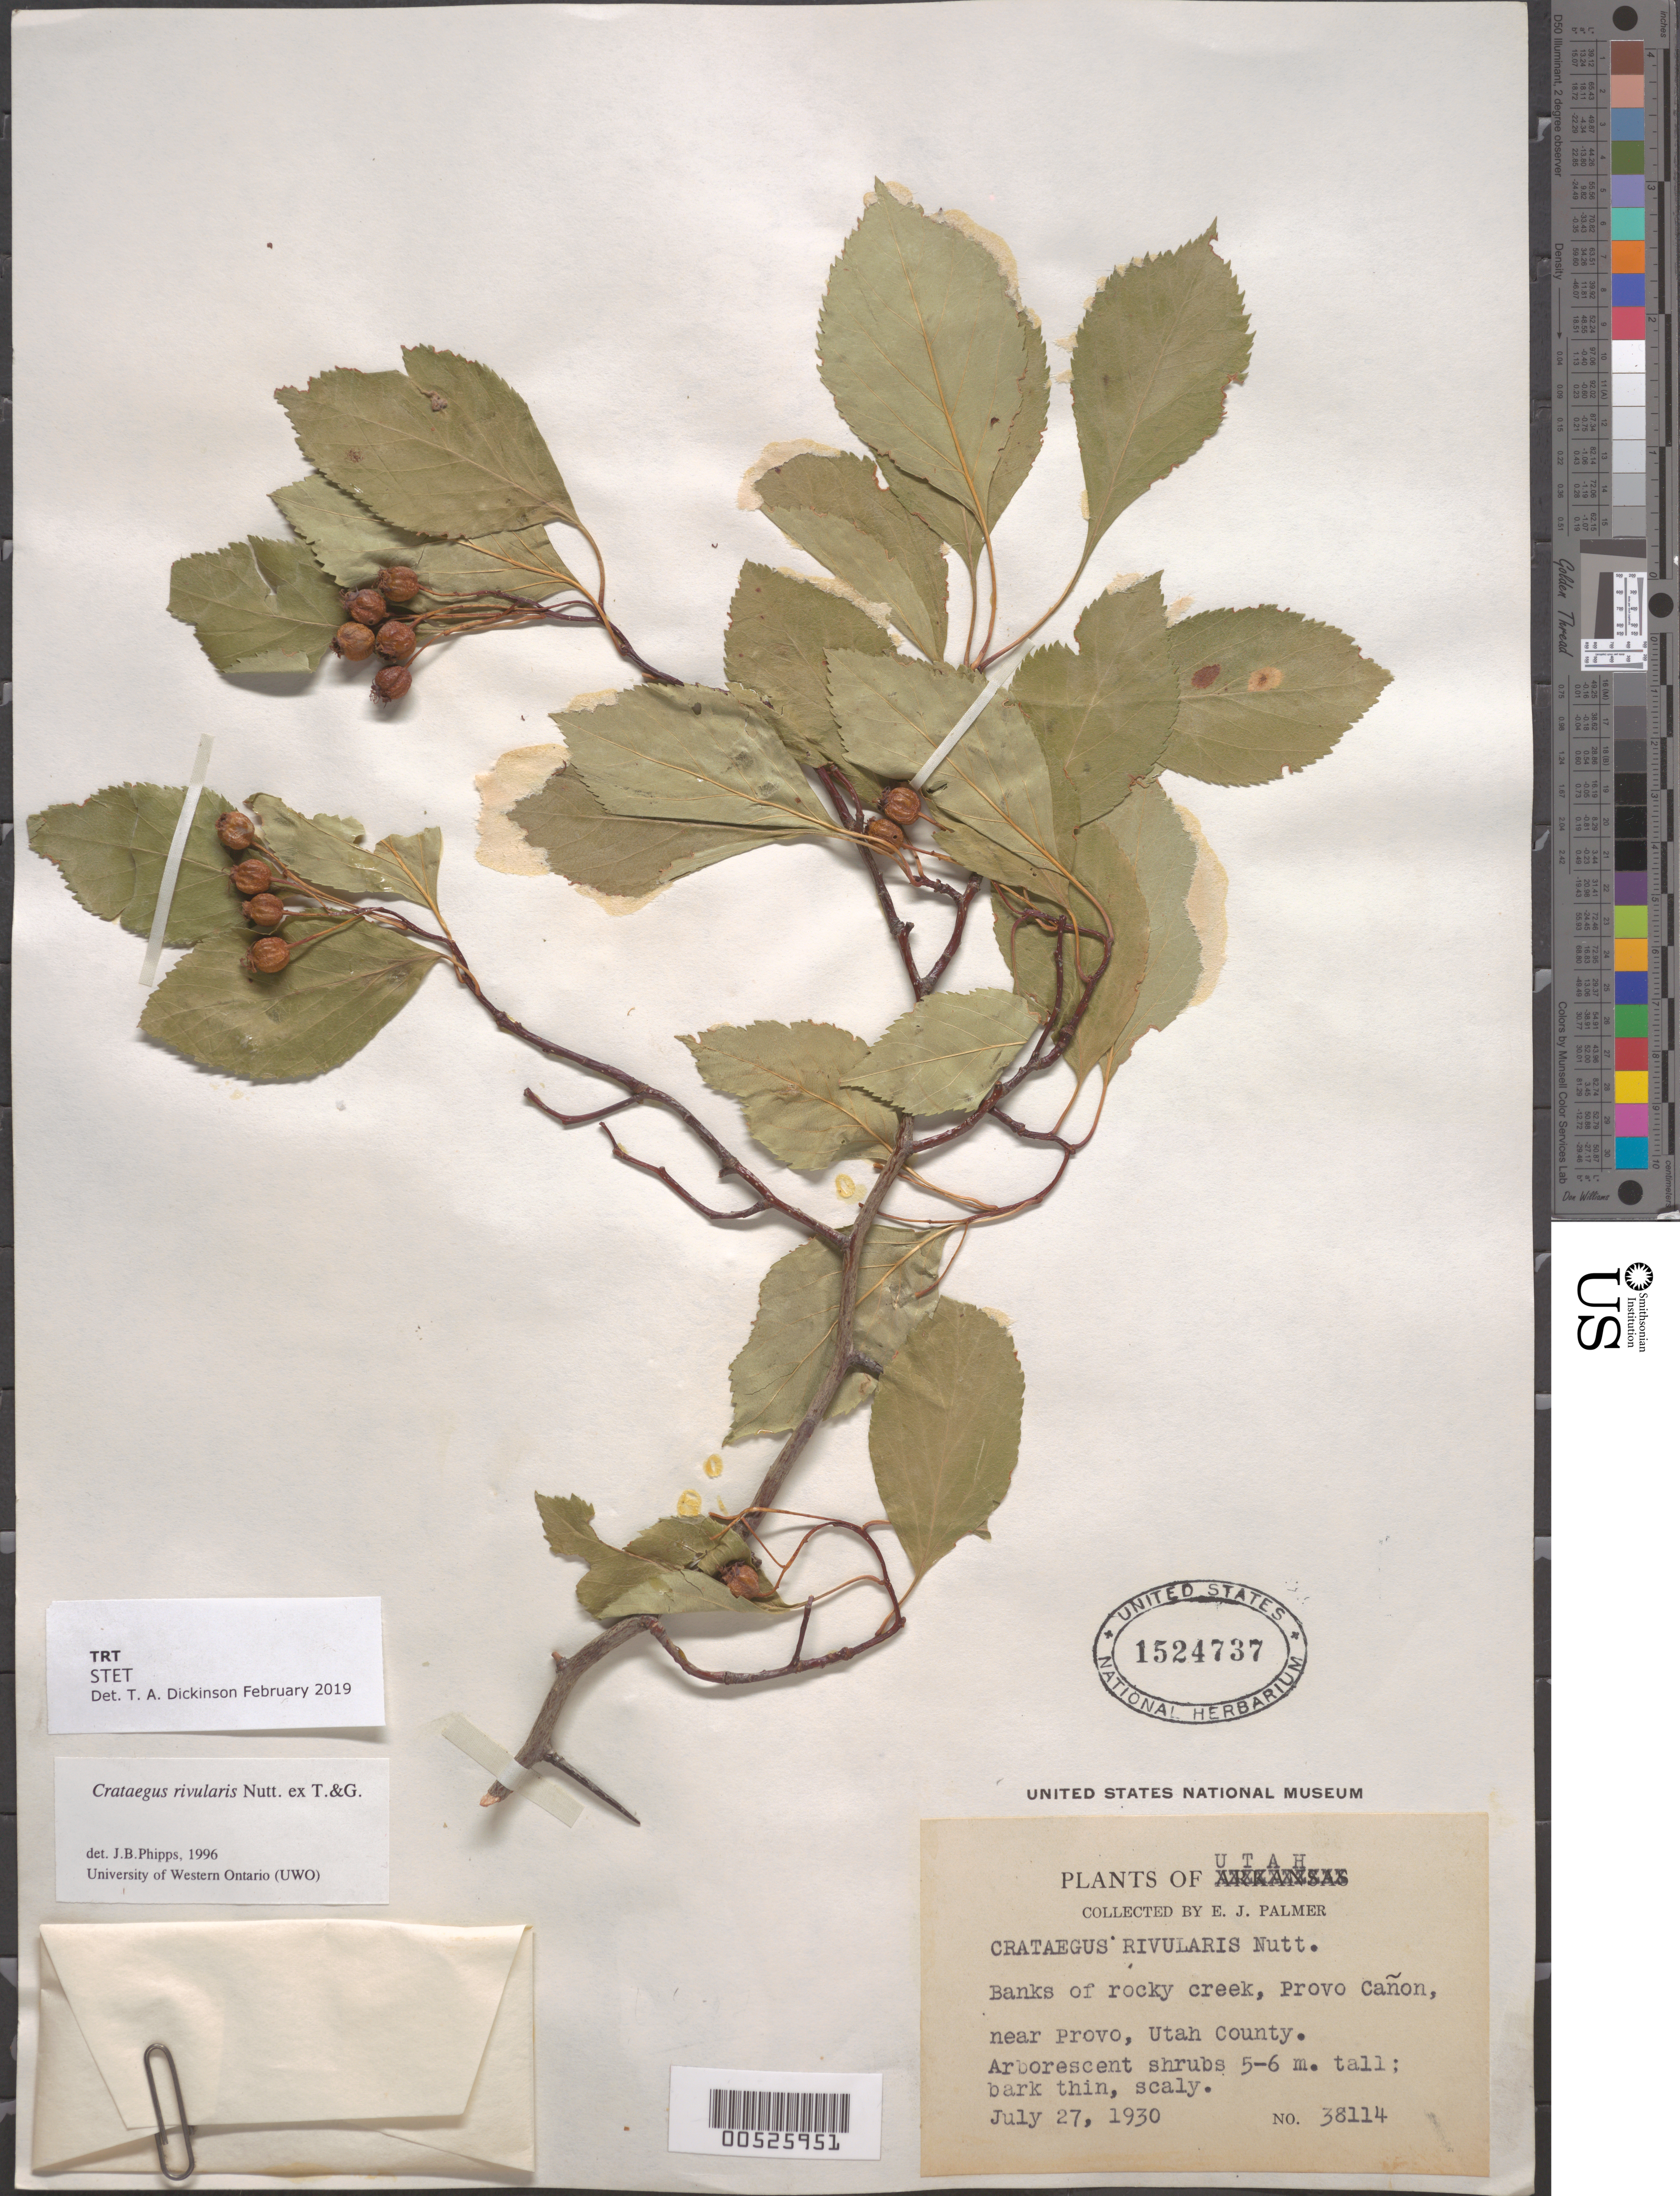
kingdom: Plantae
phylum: Tracheophyta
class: Magnoliopsida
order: Rosales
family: Rosaceae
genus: Crataegus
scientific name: Crataegus rivularis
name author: Nutt.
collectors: E. J. Palmer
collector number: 38114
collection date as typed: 27 Jul 1930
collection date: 1930-07-27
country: United States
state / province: Utah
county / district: Utah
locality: Provo Cañon, Near Provo.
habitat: Banks of rocky creek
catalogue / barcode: US 1524737